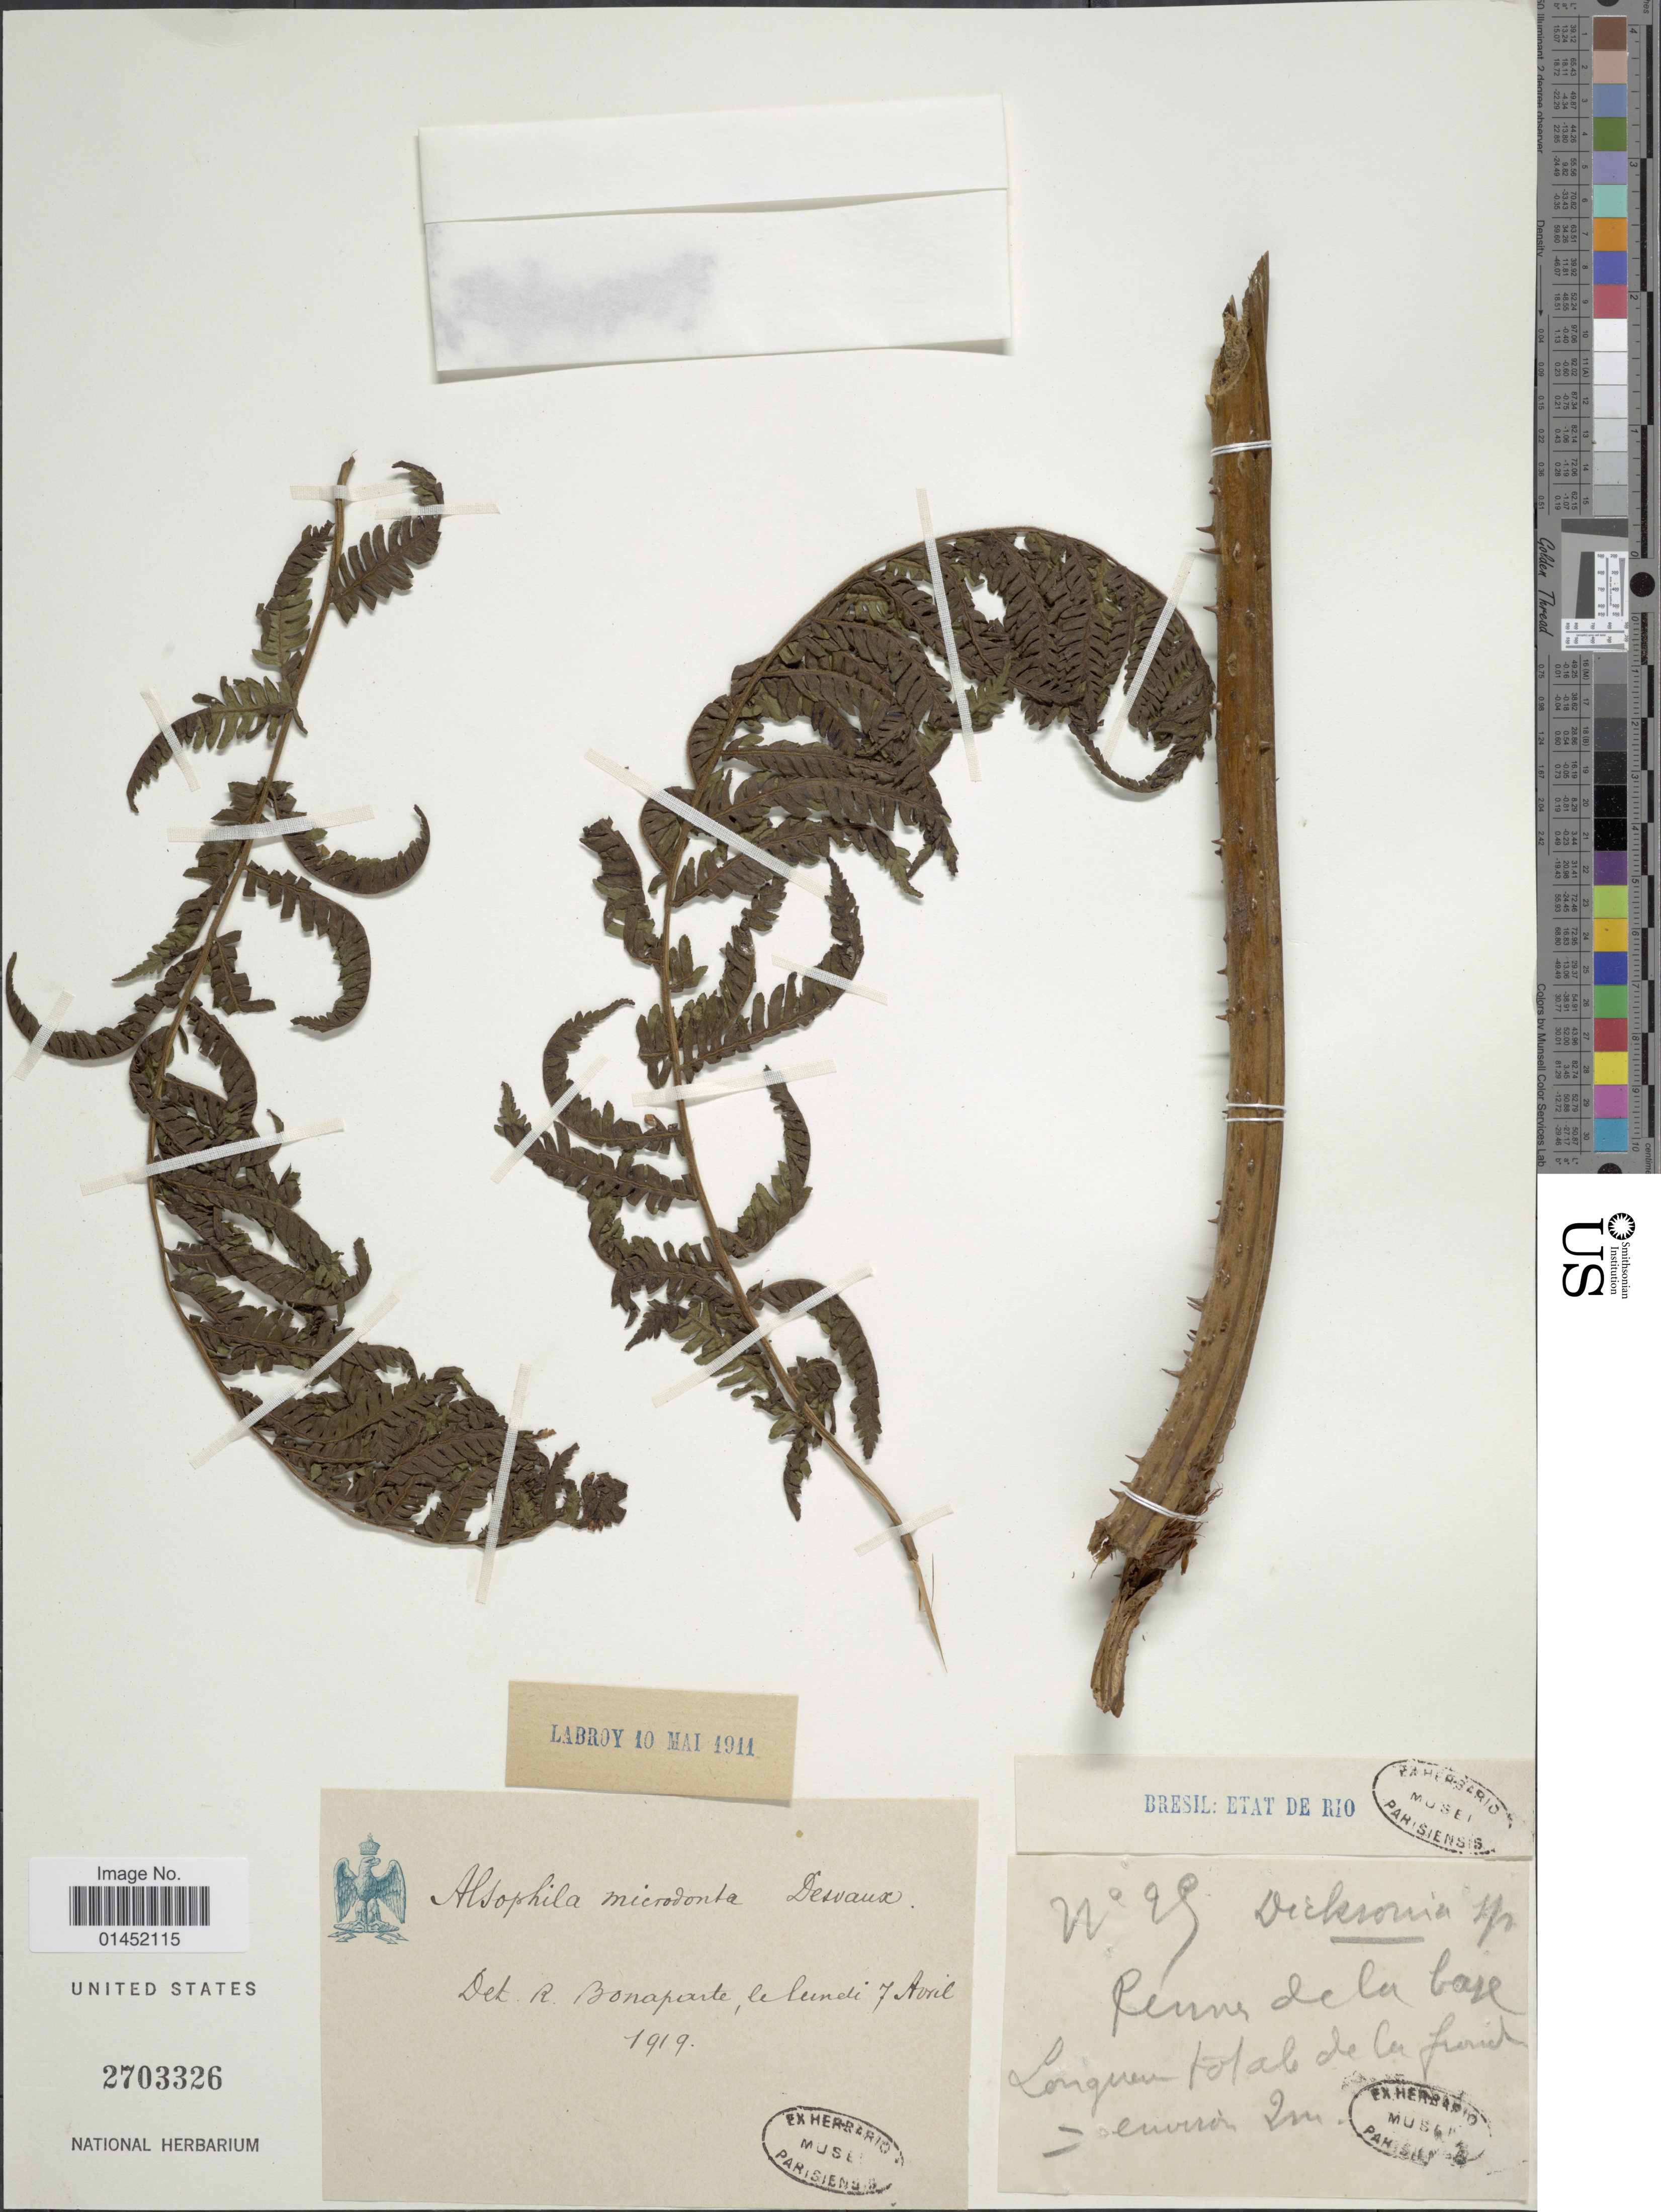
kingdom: Plantae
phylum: Tracheophyta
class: Polypodiopsida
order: Cyatheales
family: Cyatheaceae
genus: Cyathea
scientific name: Cyathea microdonta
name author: (Desv.) Domin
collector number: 29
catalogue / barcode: US 2703326